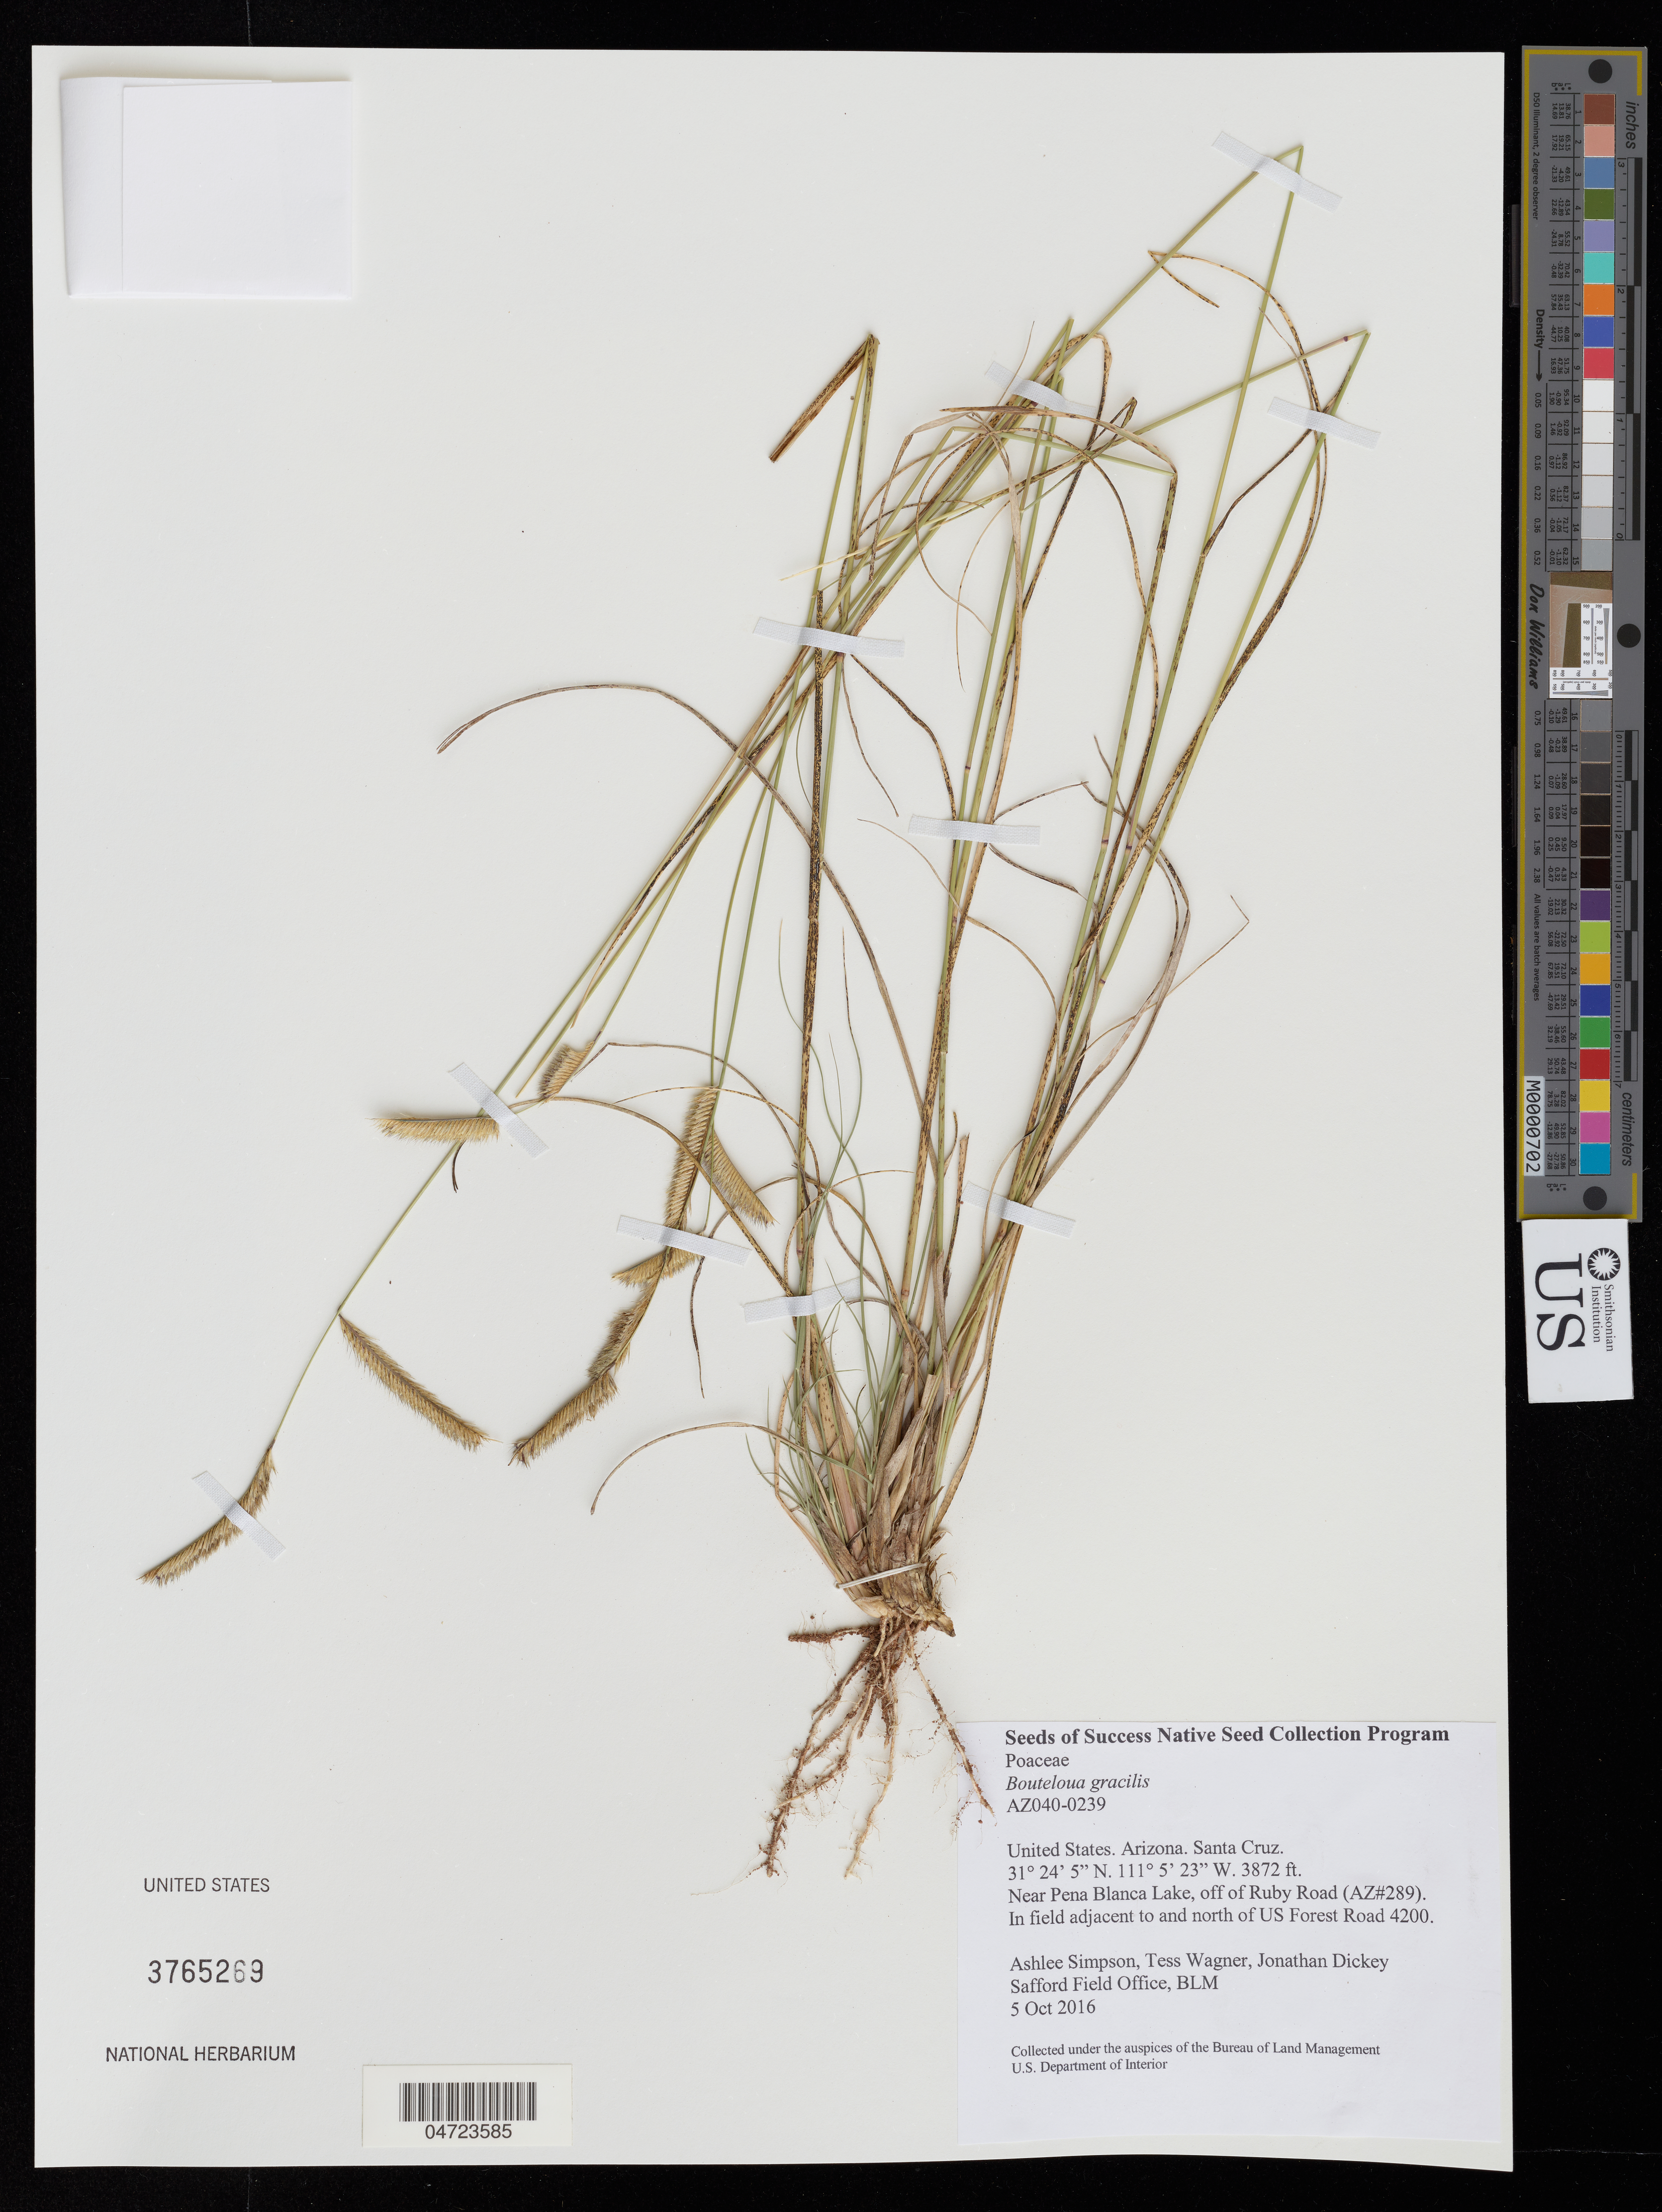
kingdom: Plantae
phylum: Tracheophyta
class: Liliopsida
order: Poales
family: Poaceae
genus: Bouteloua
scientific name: Bouteloua gracilis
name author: (Kunth) Lag. ex Griffiths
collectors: A. Simpson, T. Wagner & J. Dickey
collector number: AZ040-0239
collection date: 2016-10-05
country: United States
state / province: Arizona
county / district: Santa Cruz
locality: Santa Cruz. Near Pena Blanca Lake, off of Ruby Road (AZ#289). In field adjacent to and north of US Forest Road 4200.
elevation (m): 1180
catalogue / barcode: US 3765269